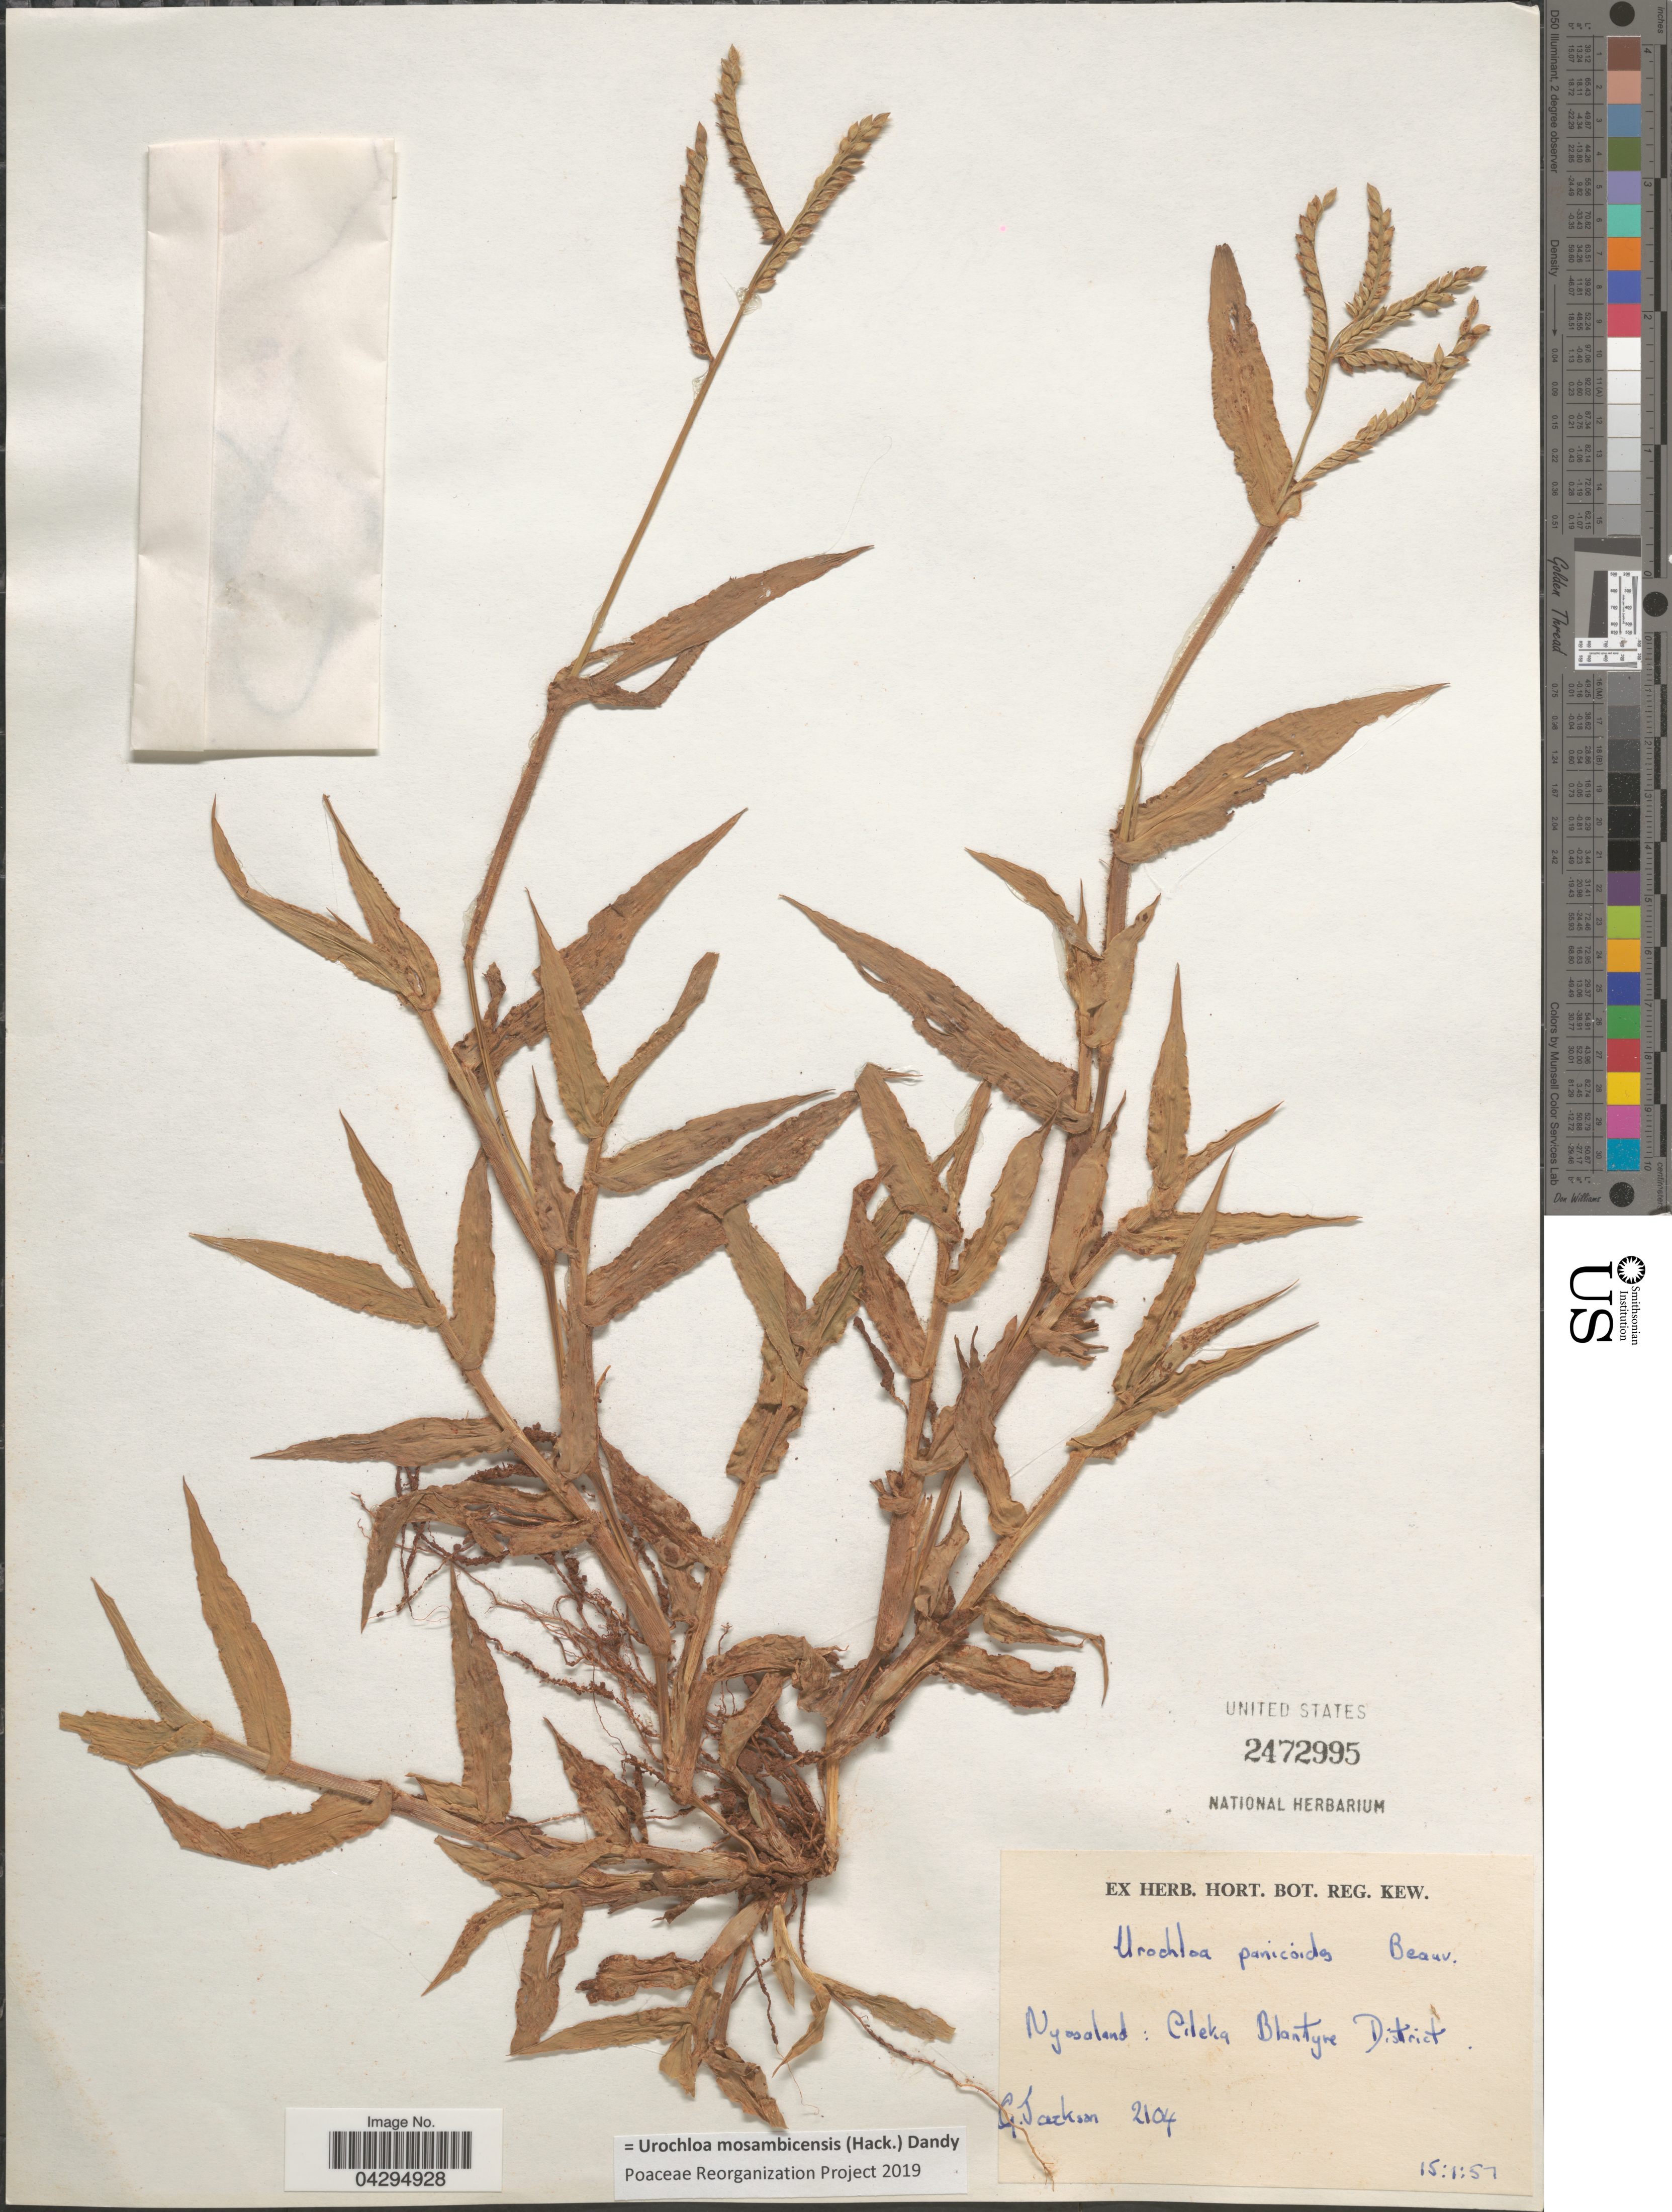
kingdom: Plantae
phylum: Tracheophyta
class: Liliopsida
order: Poales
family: Poaceae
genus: Urochloa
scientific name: Urochloa mosambicensis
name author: (Hack.) Dandy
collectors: G. Jackson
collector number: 2104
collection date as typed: Transcribed d/m/y: 15/1/57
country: Malawi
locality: Nyasaland : Cileka Blantyre District.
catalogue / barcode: US 2472995